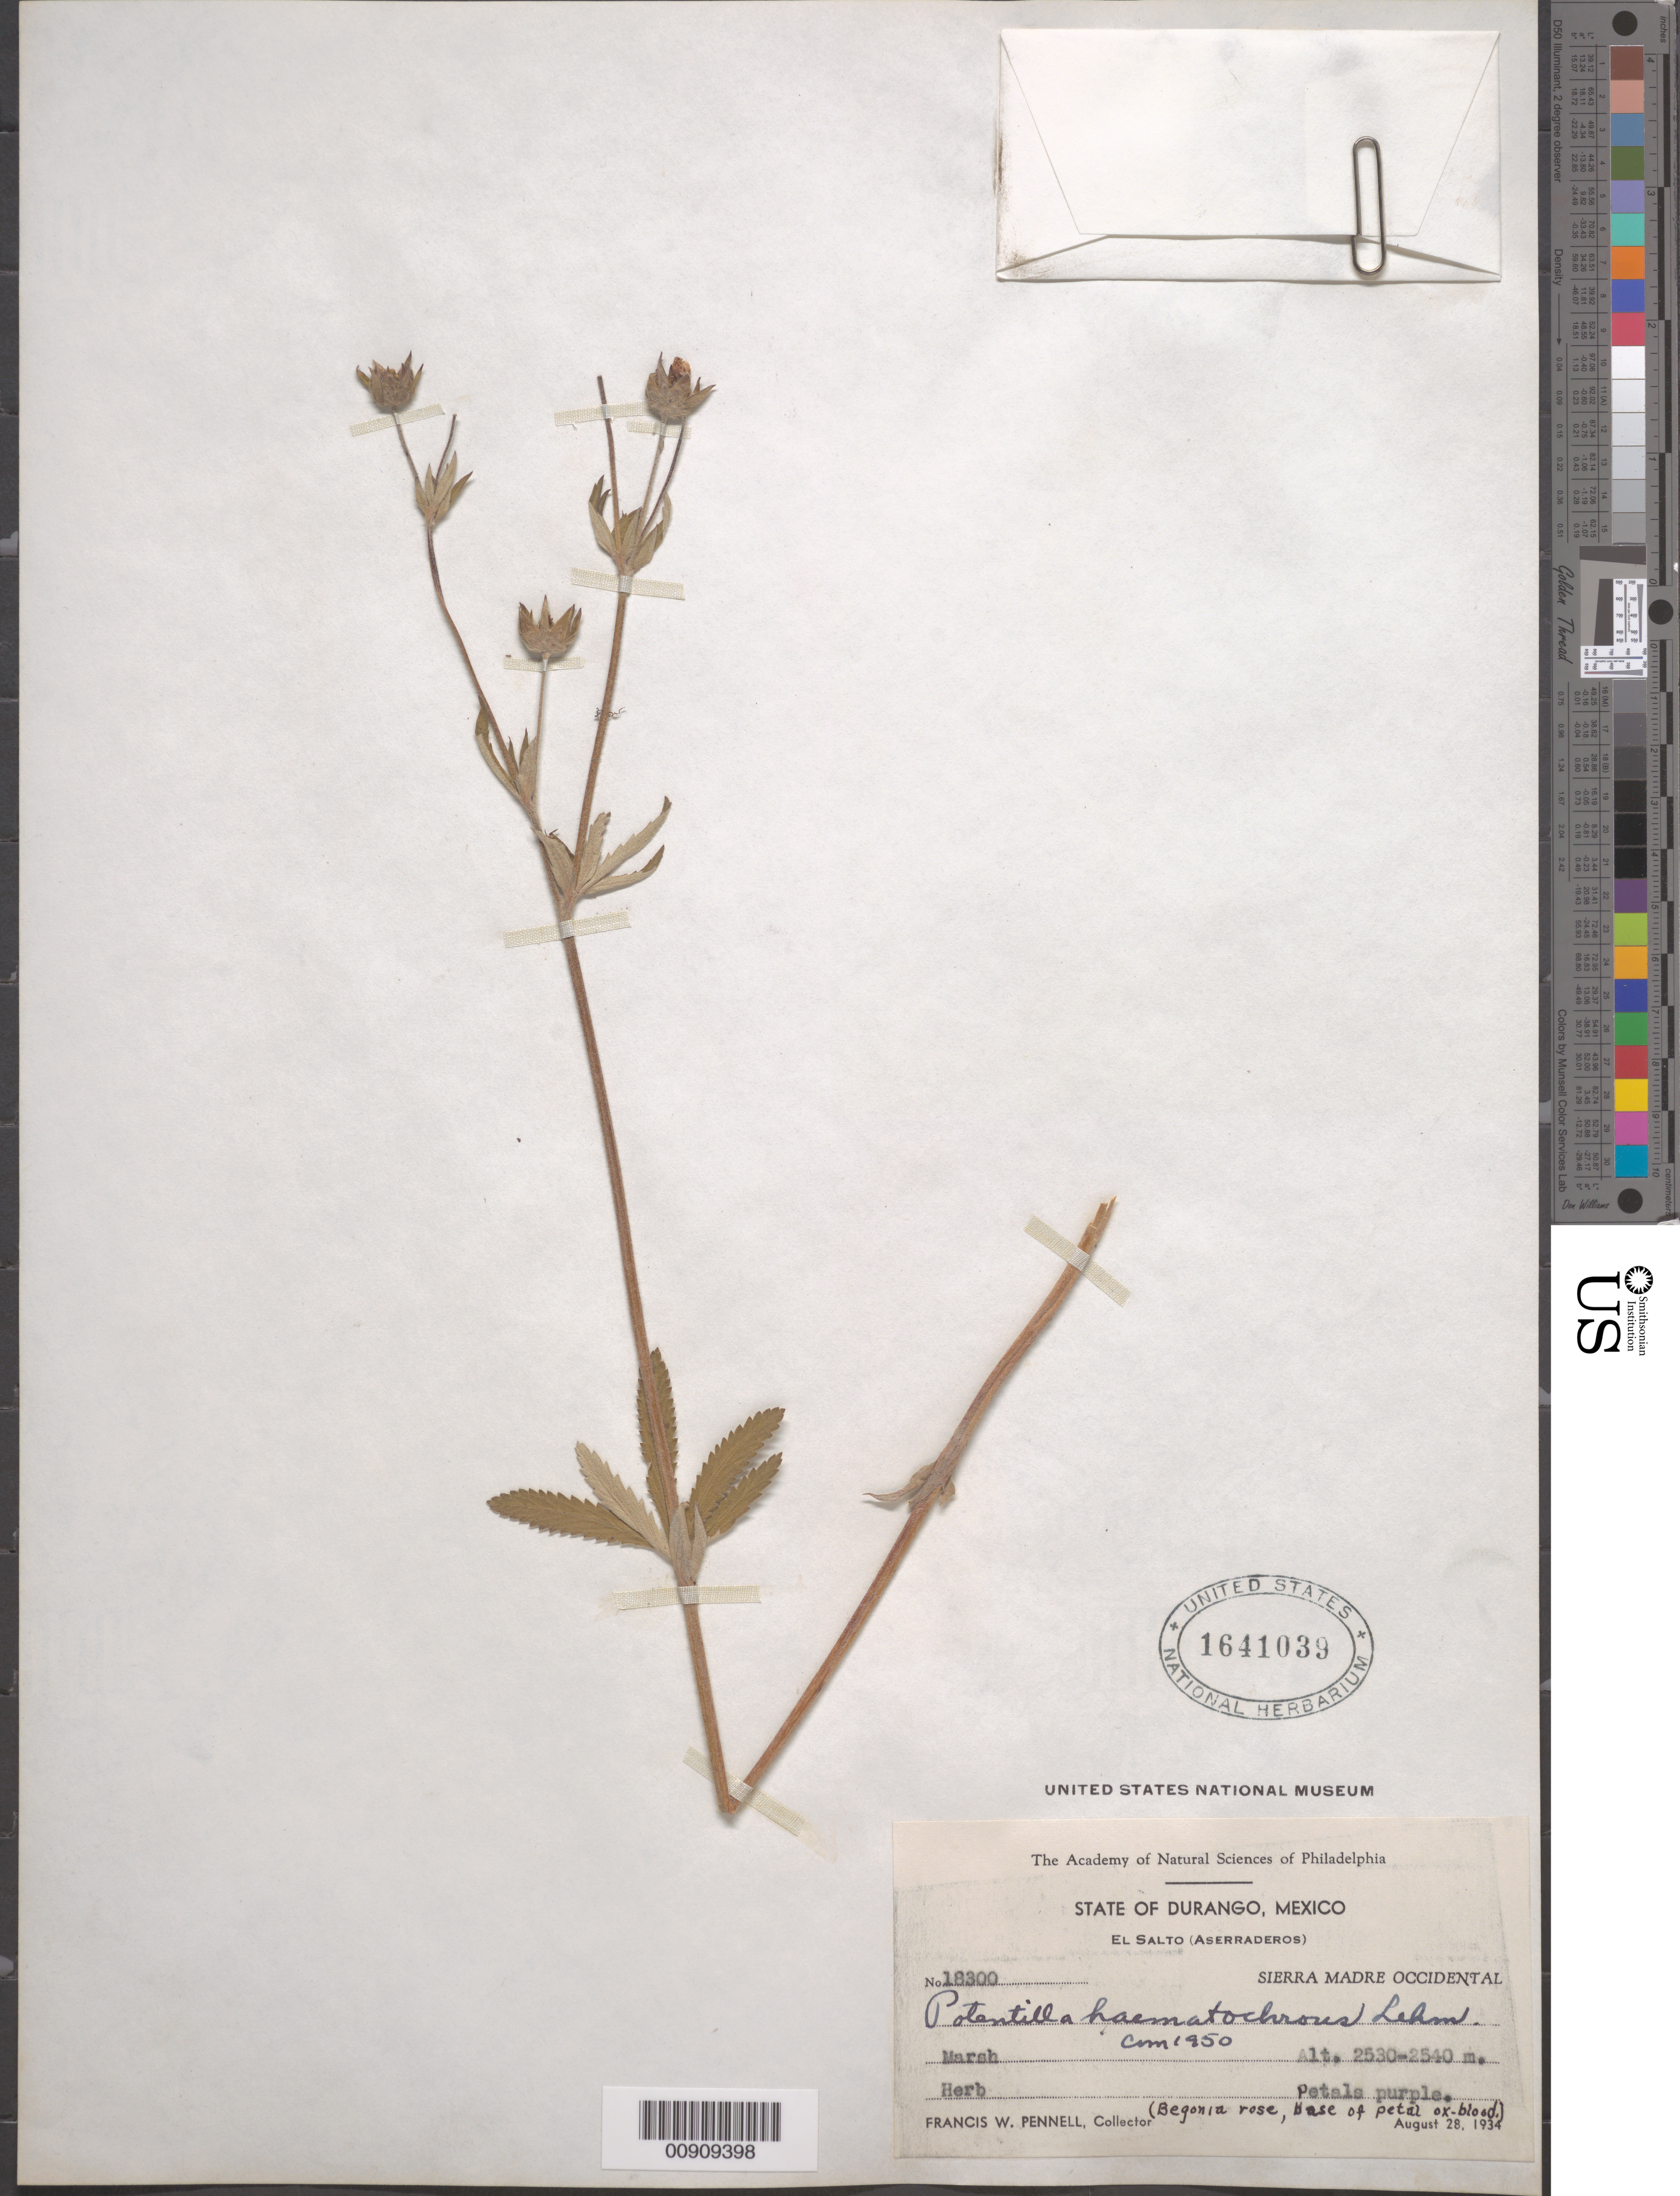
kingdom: Plantae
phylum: Tracheophyta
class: Magnoliopsida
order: Rosales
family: Rosaceae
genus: Potentilla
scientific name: Potentilla haematochrous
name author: Lehm.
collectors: F. W. Pennell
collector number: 18300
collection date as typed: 28 Aug 1934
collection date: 1934-08-28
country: Mexico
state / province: Durango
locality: El Salto (Aserraderos). Sierra Madre Occidental, State of Durango.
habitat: Marsh.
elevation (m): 2540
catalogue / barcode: US 1641039